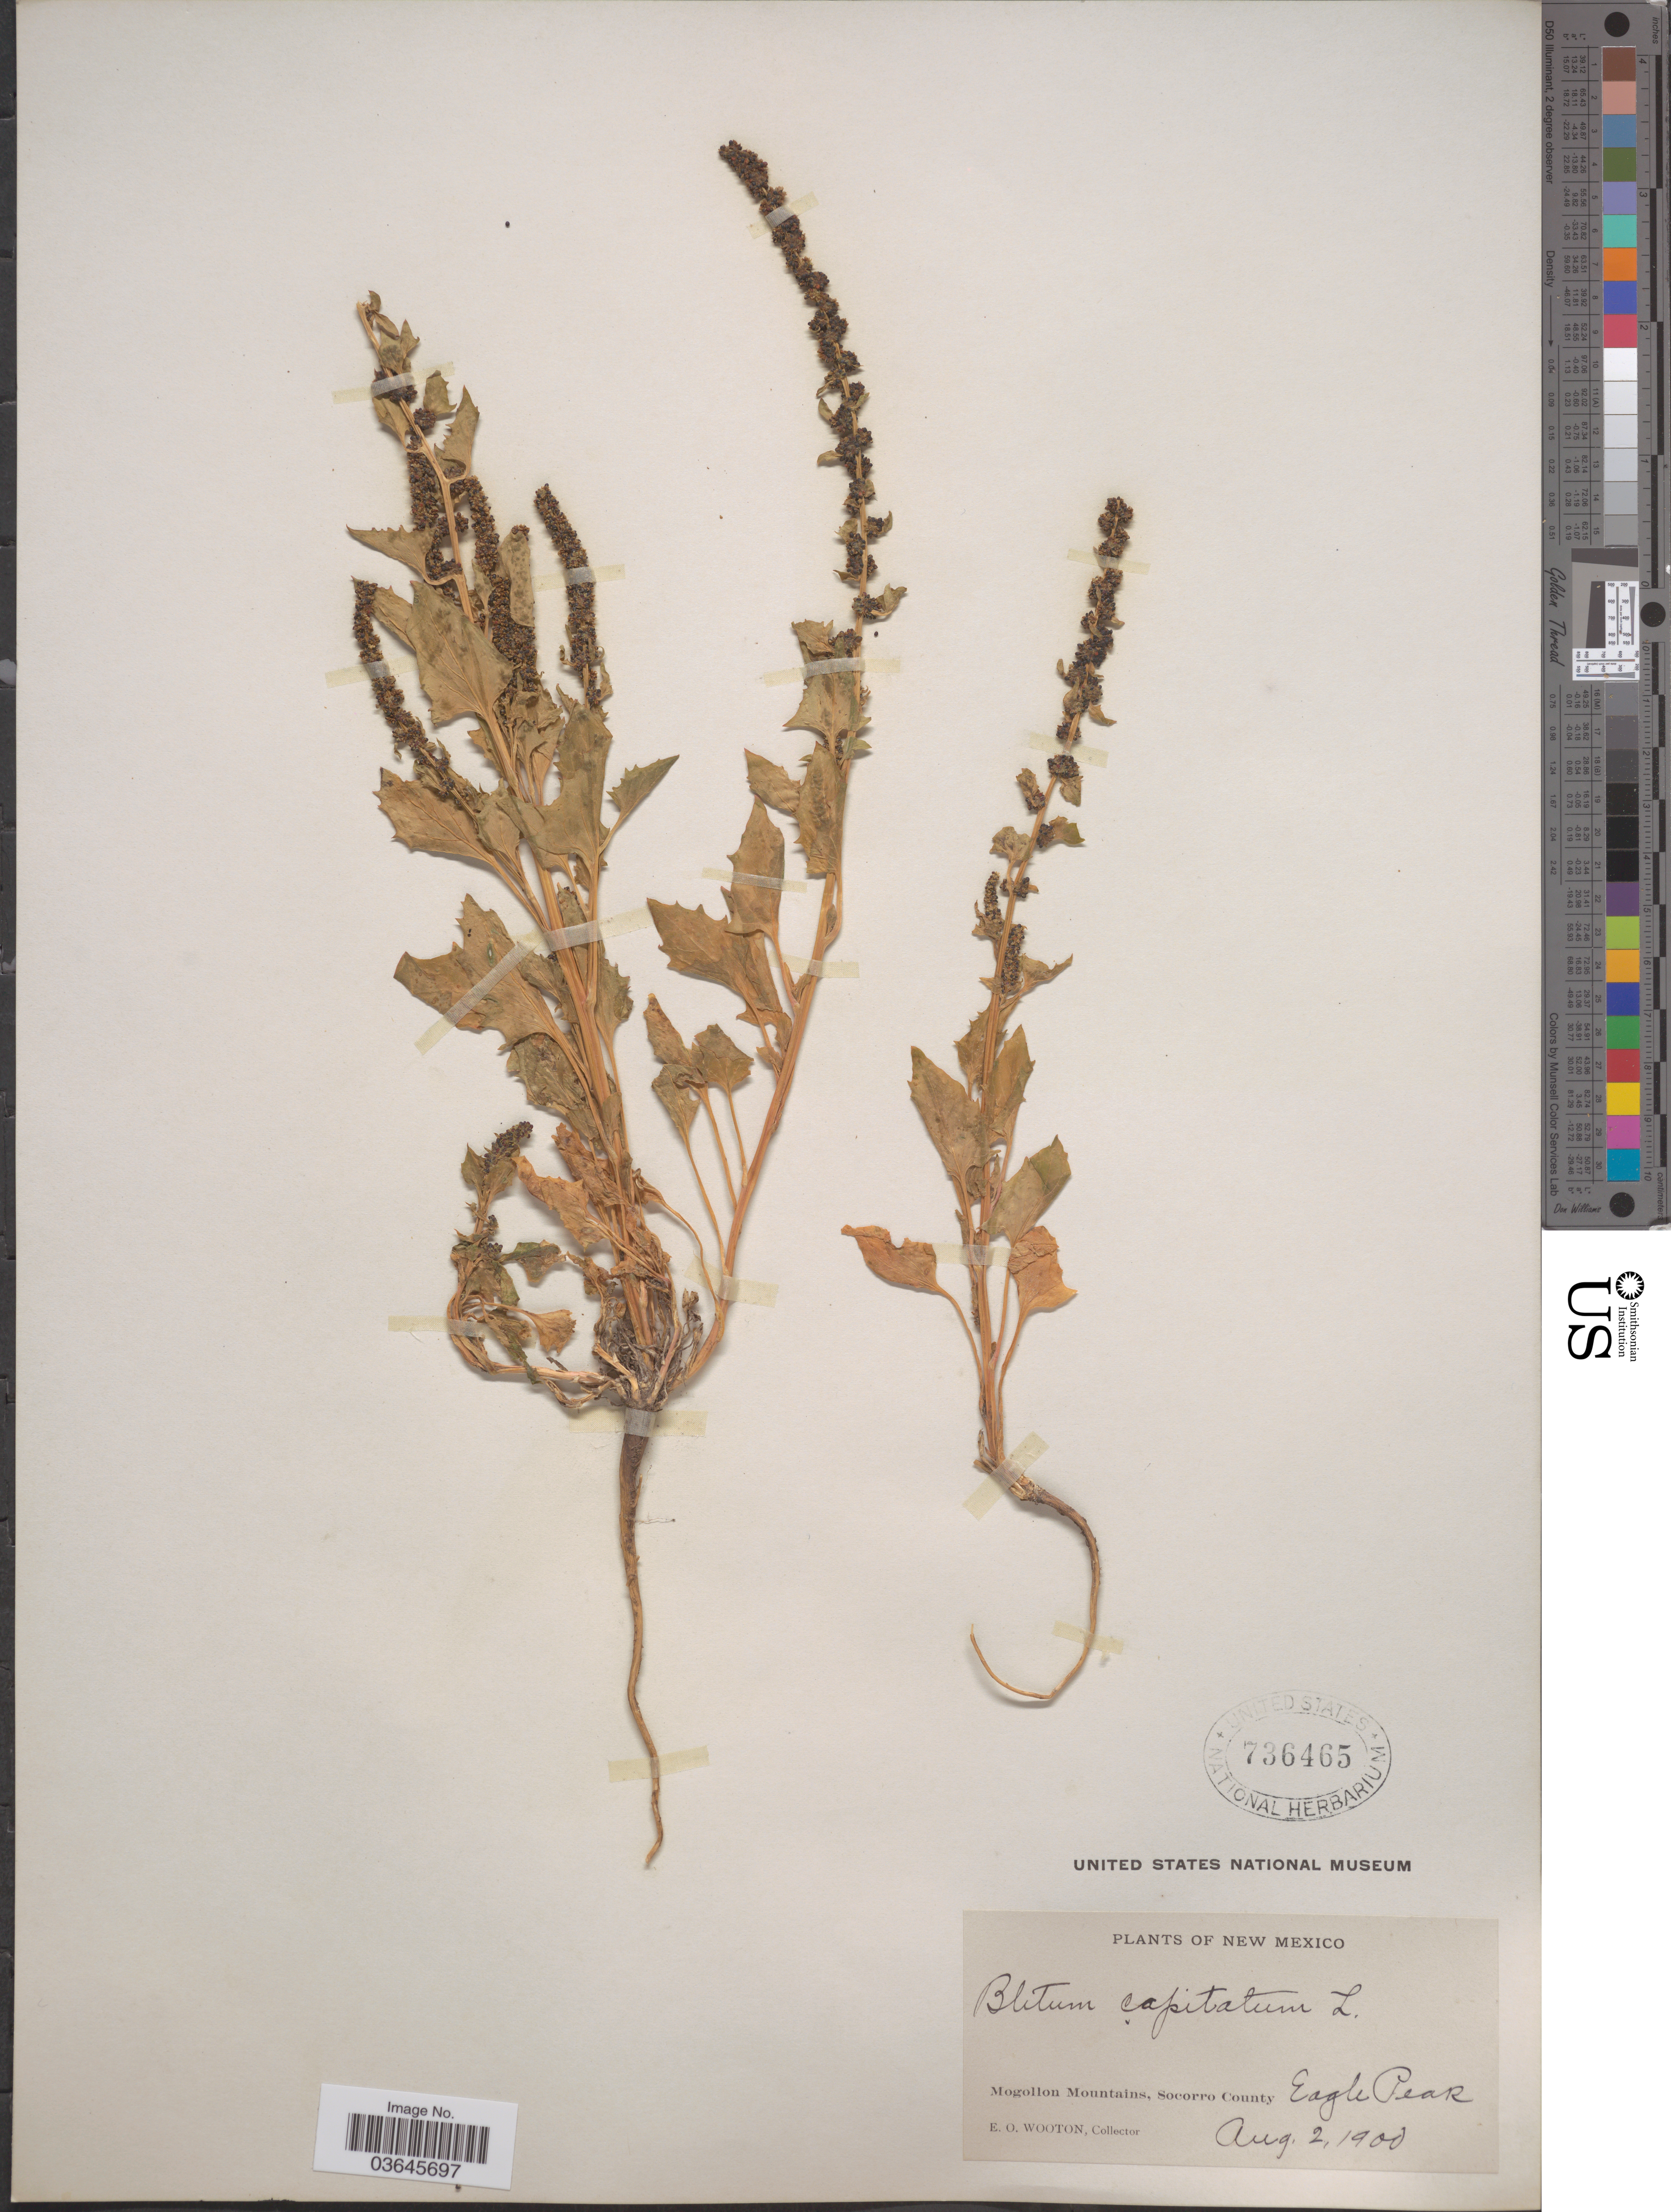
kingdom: Plantae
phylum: Tracheophyta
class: Magnoliopsida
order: Caryophyllales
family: Amaranthaceae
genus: Blitum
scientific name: Blitum capitatum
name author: L.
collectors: E. O. Wooton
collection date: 1900-08-02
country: United States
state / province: New Mexico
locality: Mogollon Mountains, Socorro County. Eagle Peak.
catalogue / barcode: US 736465